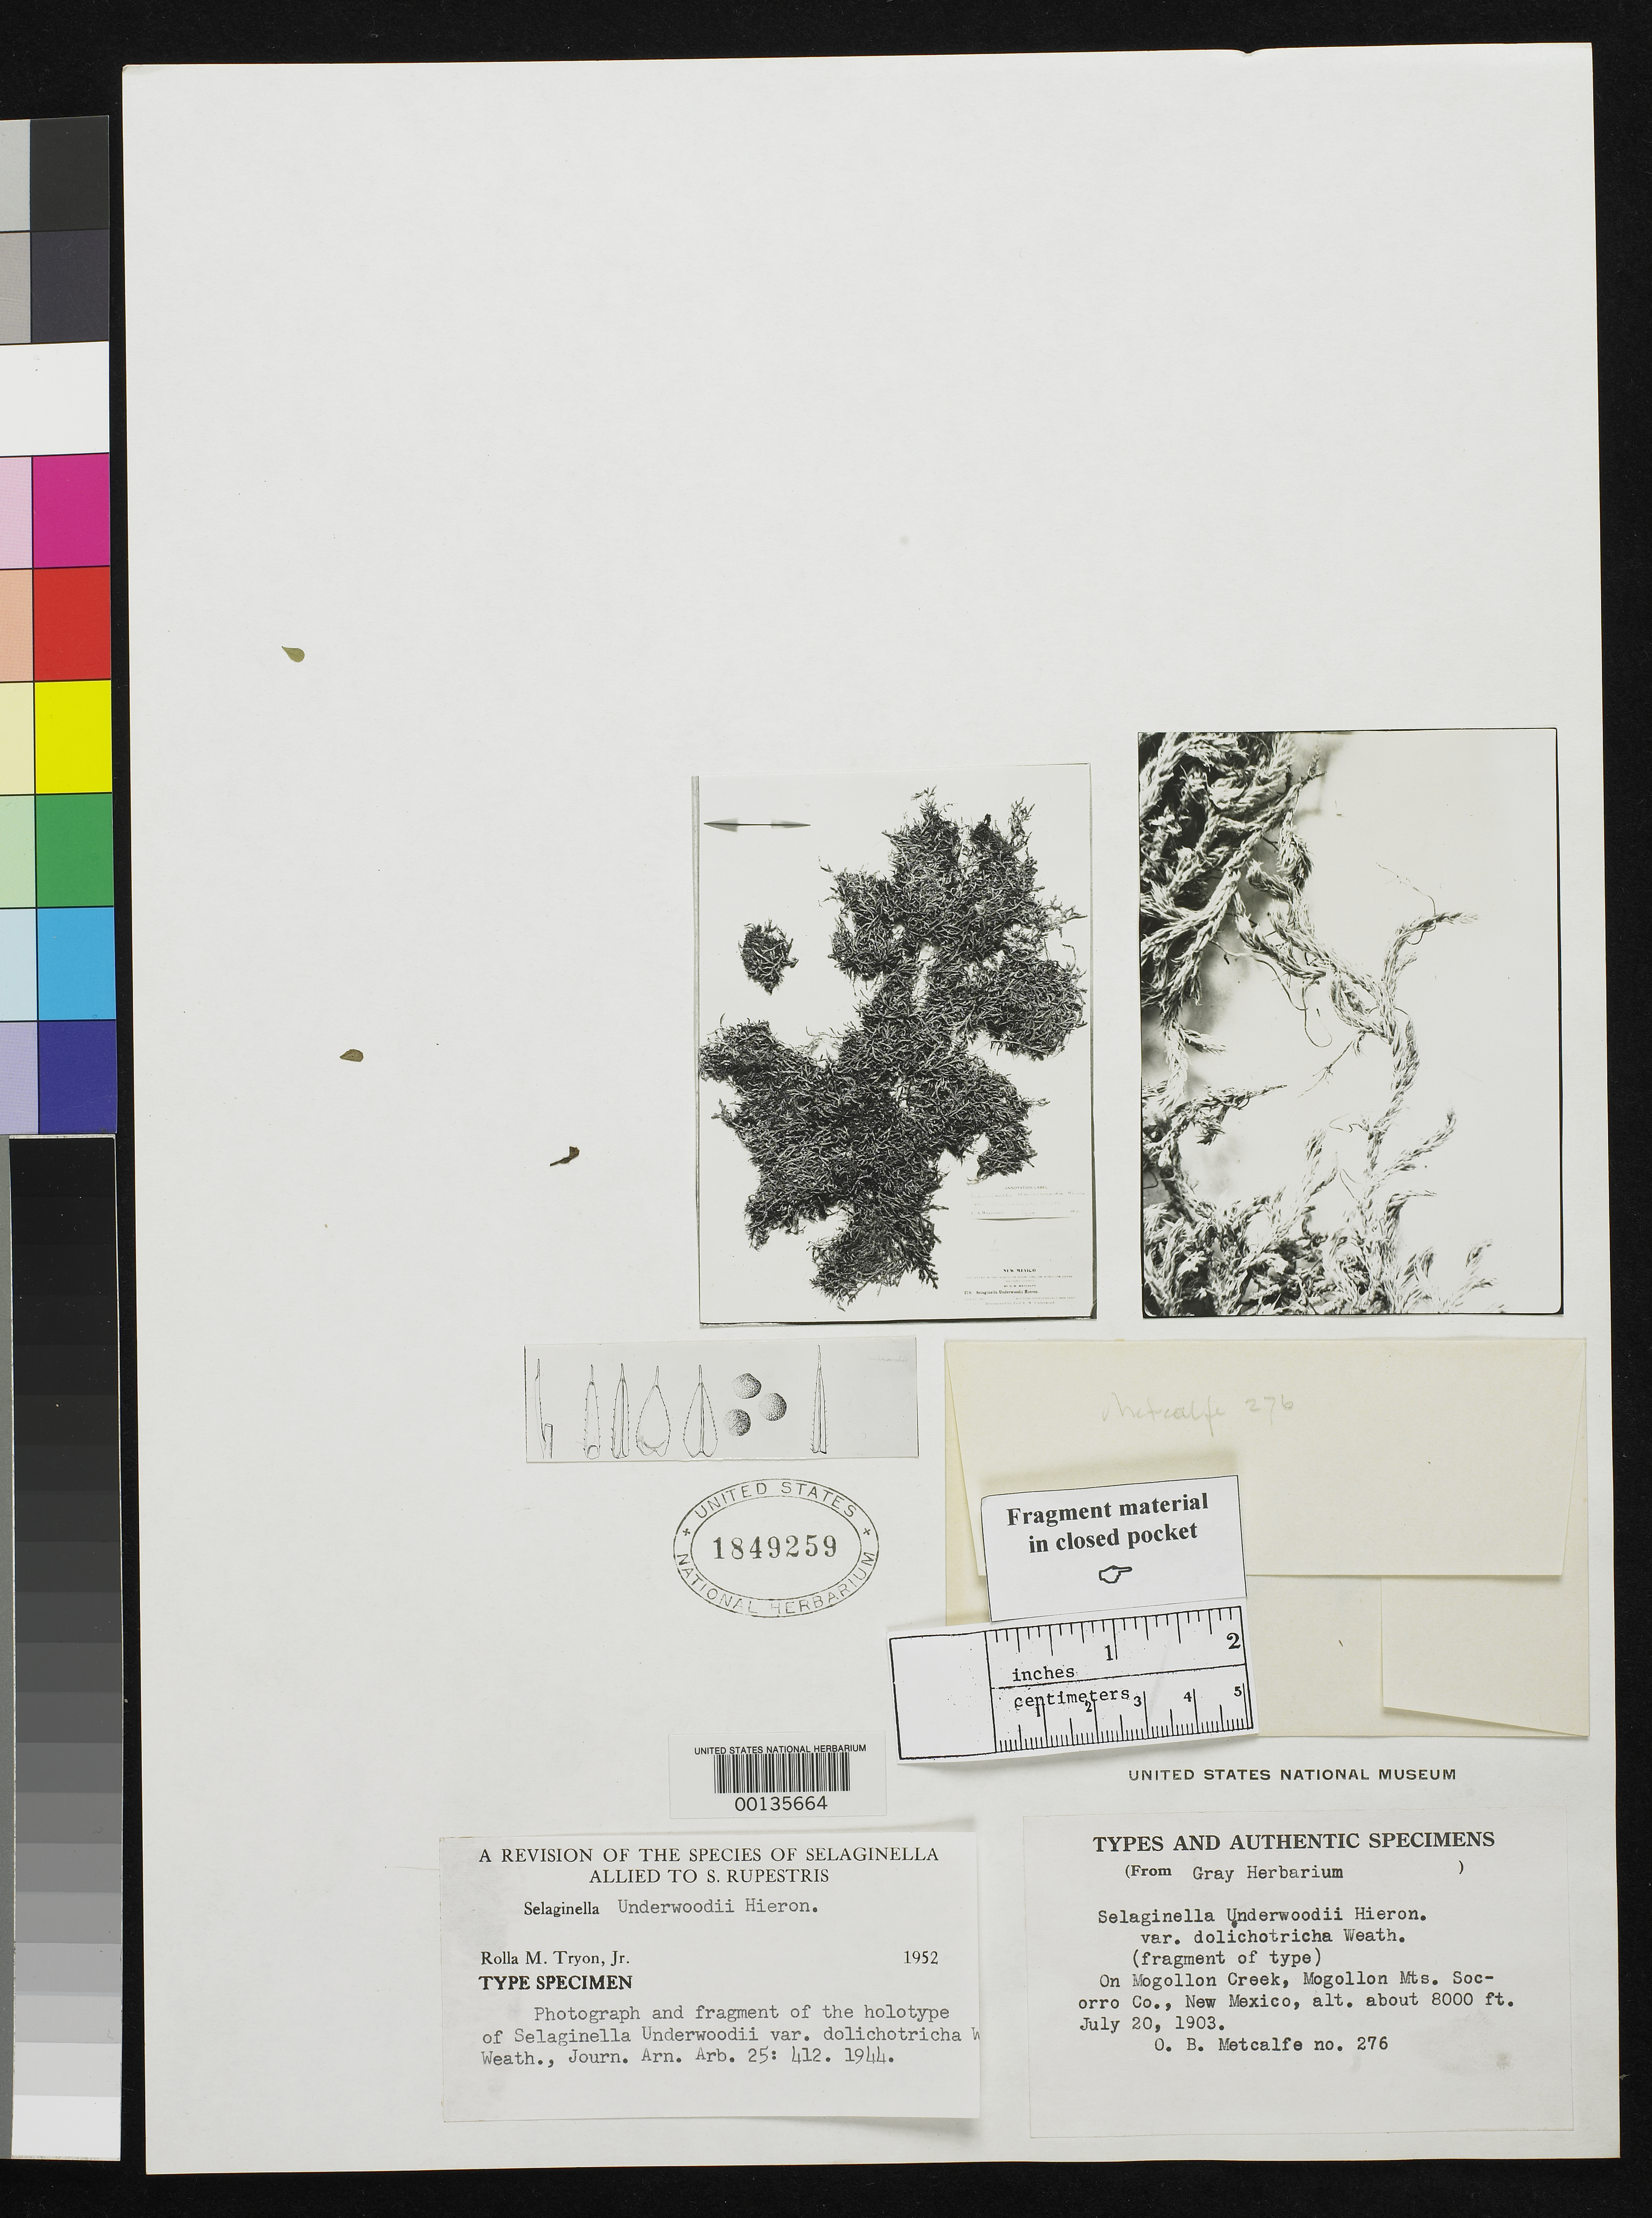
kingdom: Plantae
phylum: Tracheophyta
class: Lycopodiopsida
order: Selaginellales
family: Selaginellaceae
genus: Selaginella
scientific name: Selaginella underwoodii var. dolichotricha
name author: Weath.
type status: Type Fragment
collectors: O. B. Metcalfe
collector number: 276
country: United States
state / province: New Mexico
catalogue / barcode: US 1849259